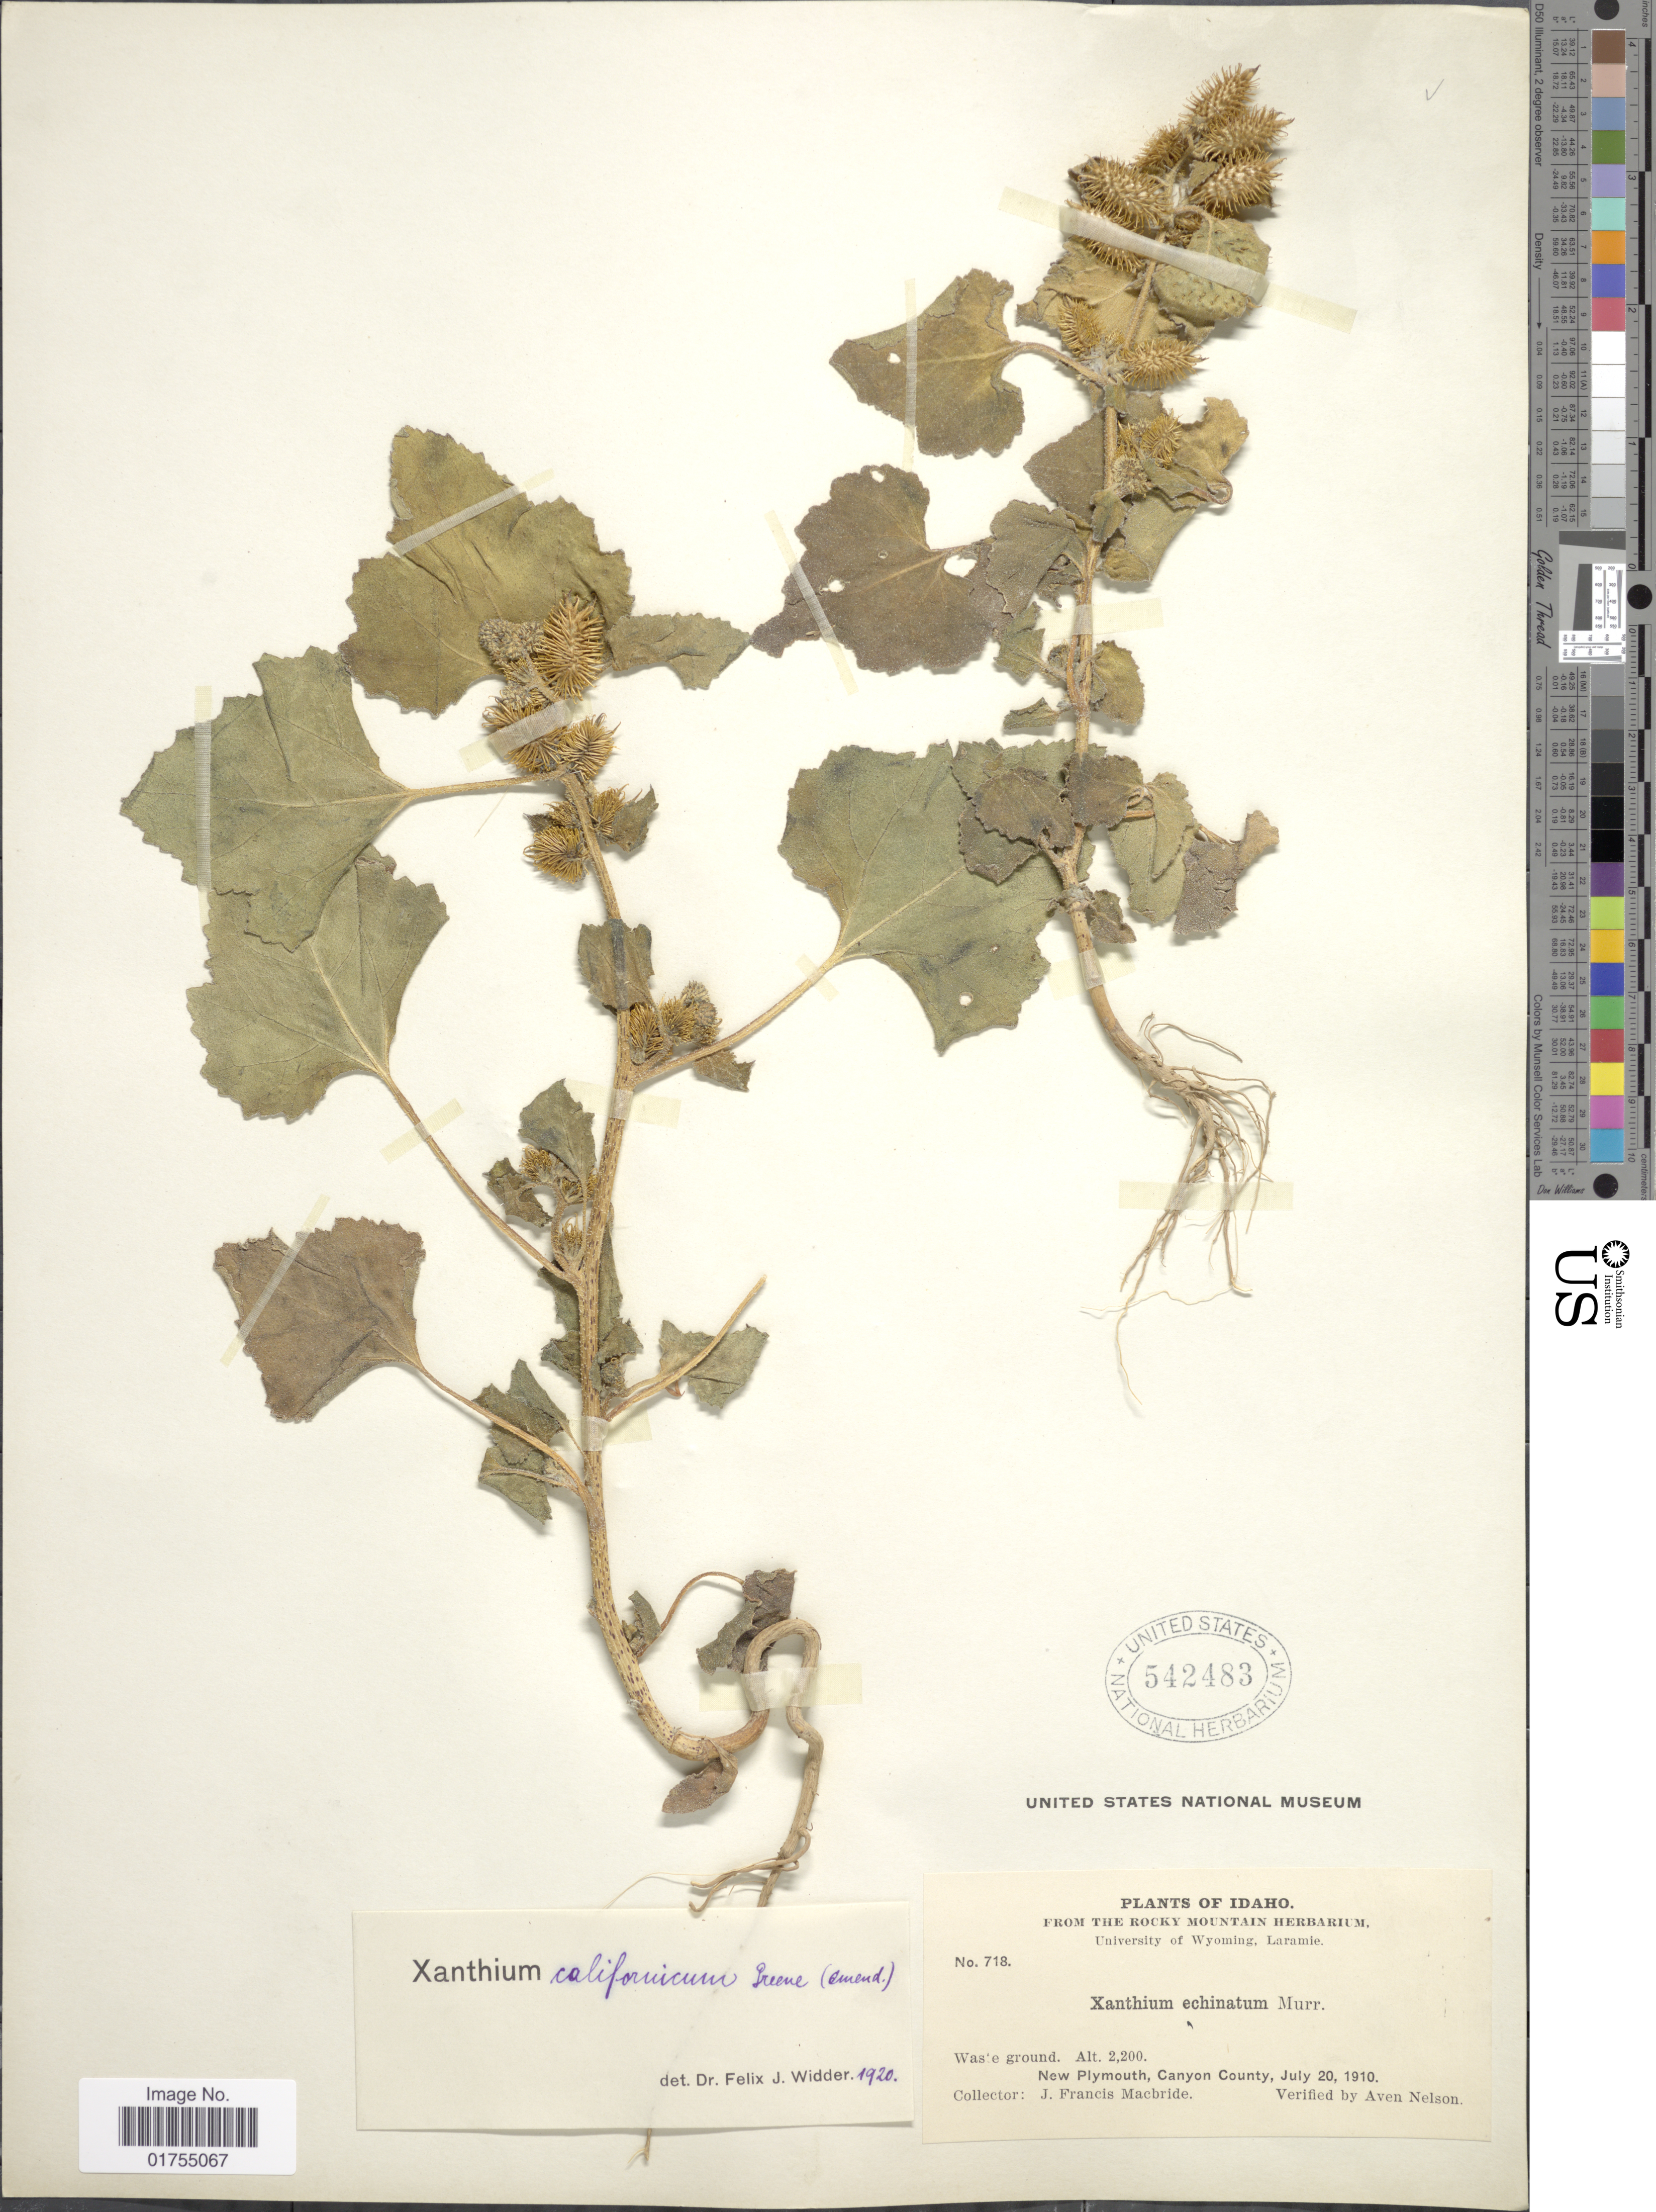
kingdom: Plantae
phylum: Tracheophyta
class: Magnoliopsida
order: Asterales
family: Asteraceae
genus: Xanthium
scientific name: Xanthium californicum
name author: Greene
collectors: J. F. Macbride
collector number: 718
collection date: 1910-07-20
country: United States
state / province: Idaho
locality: New Plymouth, Canyon County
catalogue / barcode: US 542483